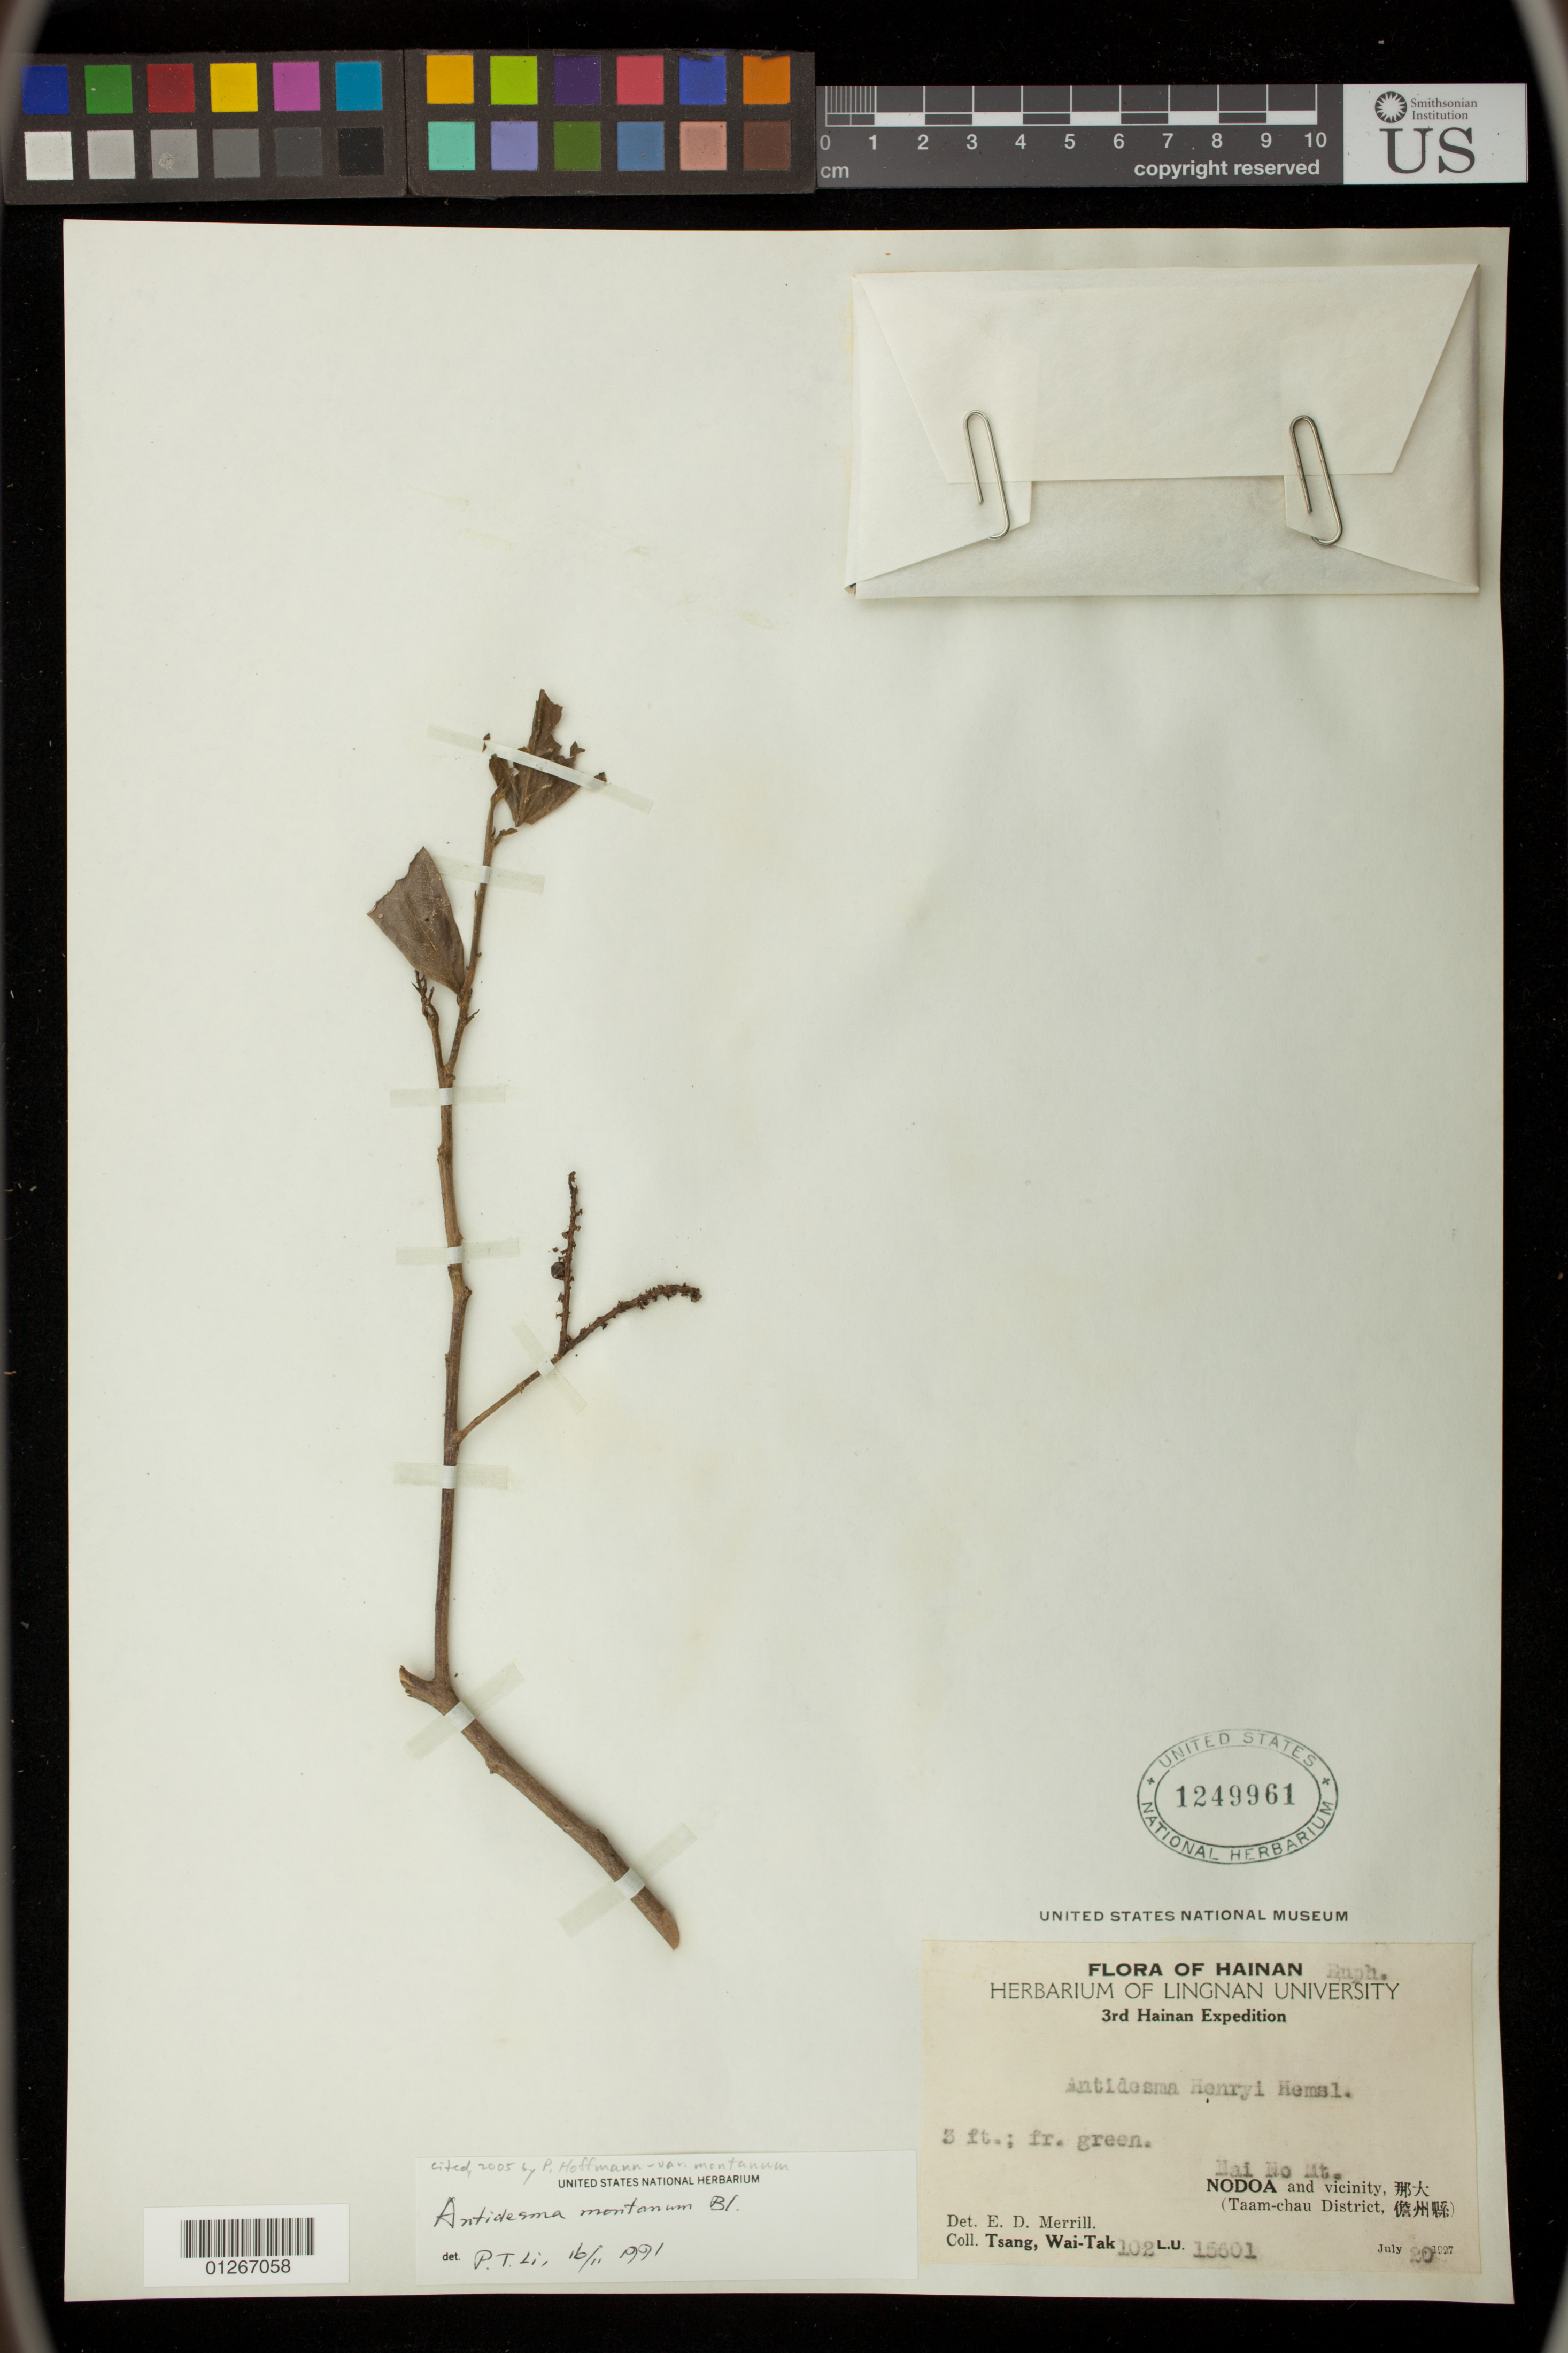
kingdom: Plantae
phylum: Tracheophyta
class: Magnoliopsida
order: Malpighiales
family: Phyllanthaceae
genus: Antidesma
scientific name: Antidesma montanum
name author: Blume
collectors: W. T. Tsang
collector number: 102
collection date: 1927-07-20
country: China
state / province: Hainan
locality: Nai No Mountain, Nodoa, Taam-chau District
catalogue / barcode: US 1249961